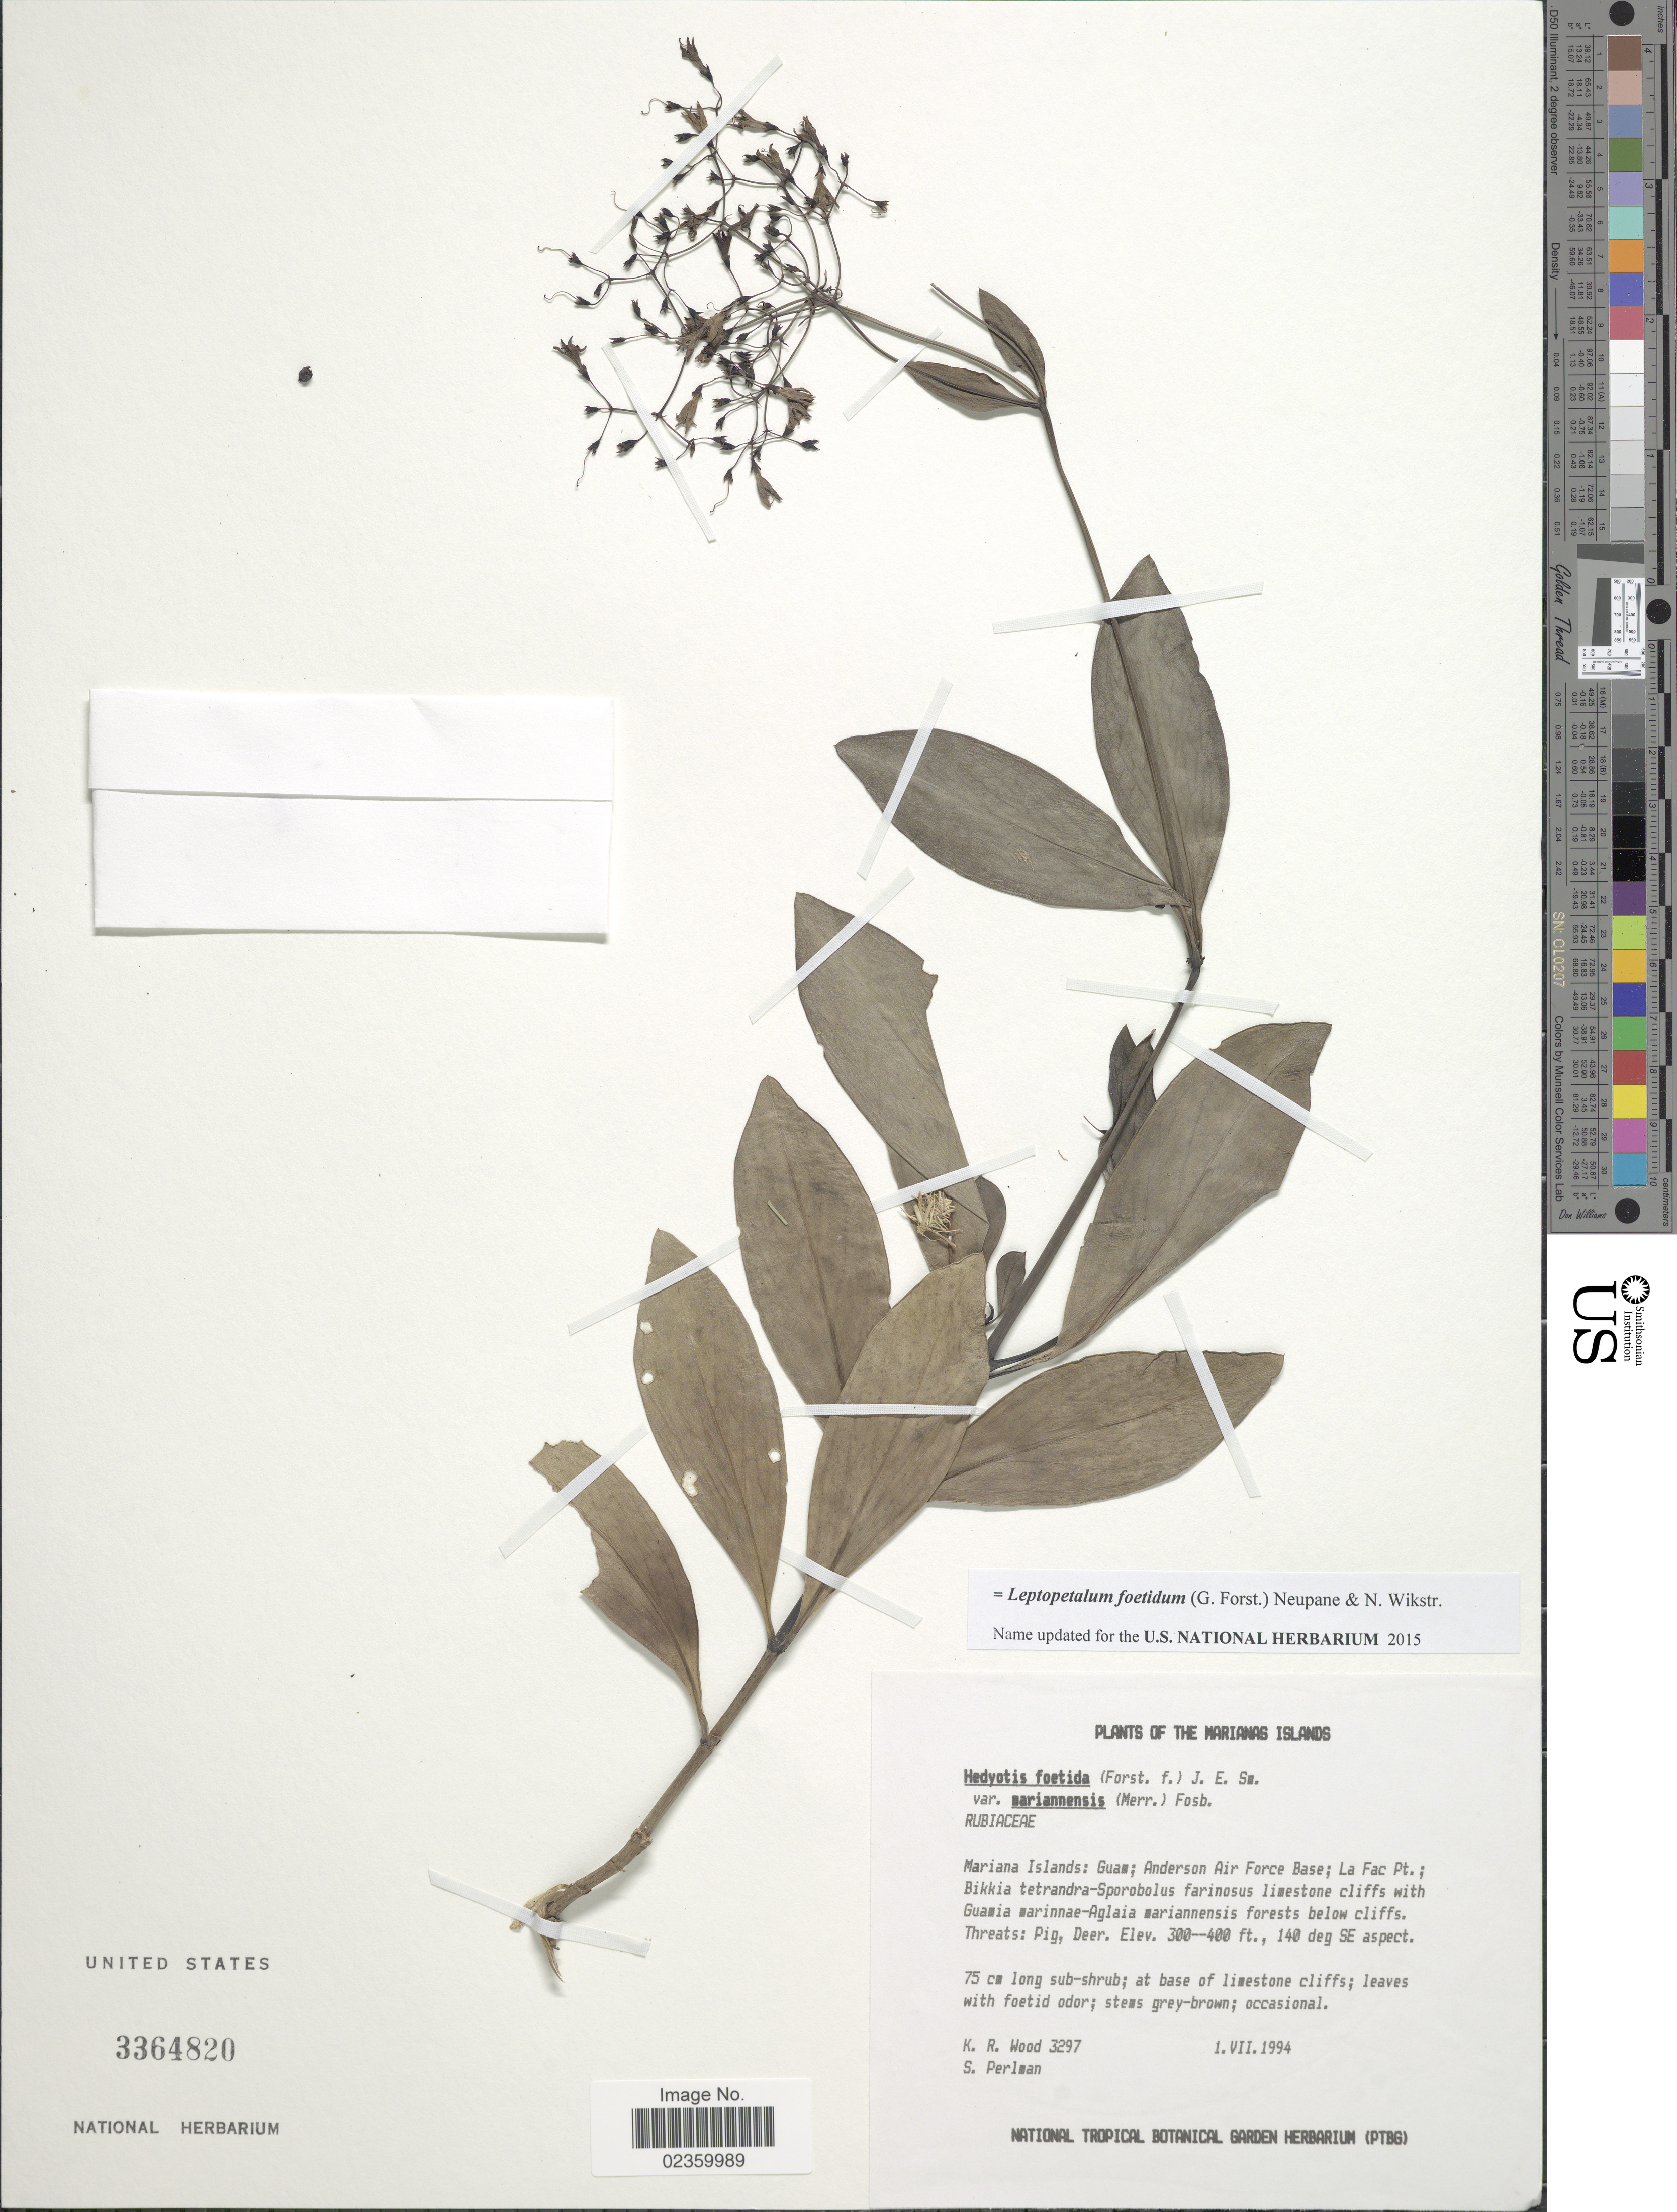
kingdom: Plantae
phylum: Tracheophyta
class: Magnoliopsida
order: Gentianales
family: Rubiaceae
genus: Leptopetalum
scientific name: Leptopetalum foetidum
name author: (G. Forst.) Neupane & N. Wikstr.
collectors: K. R. Wood & S. Perlman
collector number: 3297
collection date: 1994-07-01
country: Guam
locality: Marianas Islands. Mariana Islands: Andersen Air Force Base: La Fac Pt. 140 deg SE aspect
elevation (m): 91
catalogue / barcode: US 3364820